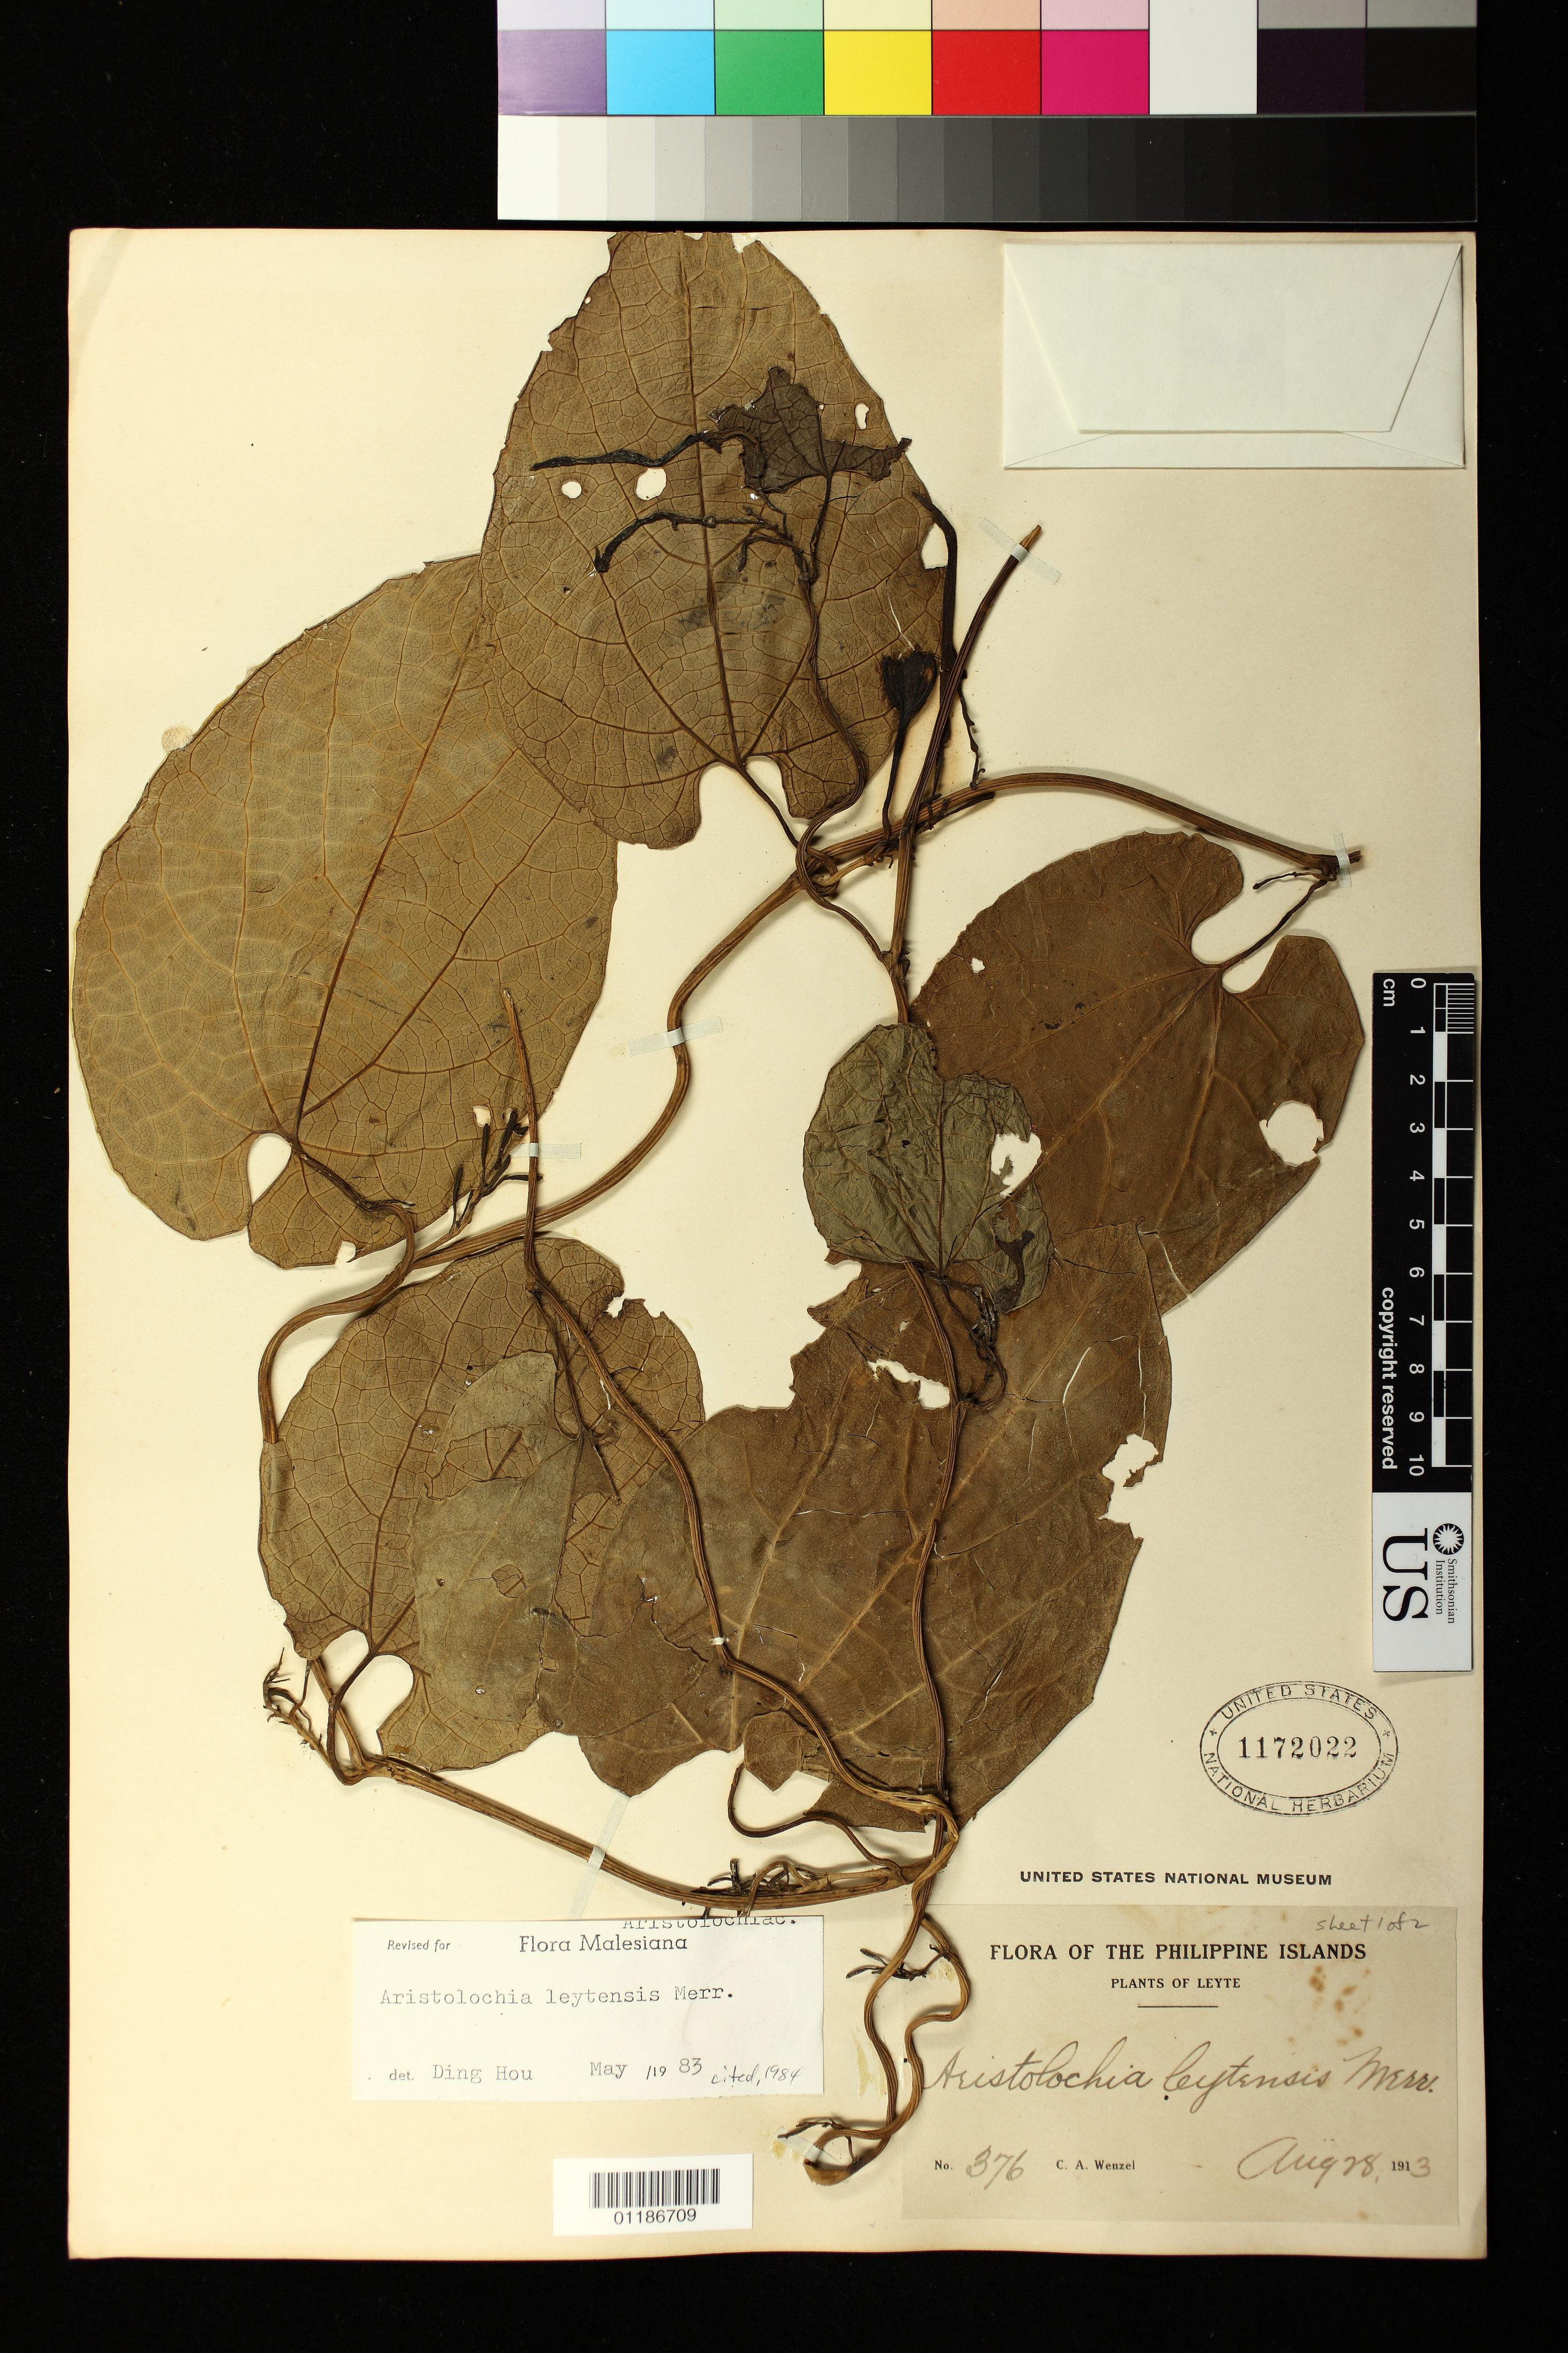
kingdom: Plantae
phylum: Tracheophyta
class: Magnoliopsida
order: Piperales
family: Aristolochiaceae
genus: Aristolochia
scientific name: Aristolochia leytensis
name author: Merr.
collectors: C. Wenzel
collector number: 376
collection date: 1913-08-28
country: Philippines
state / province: Eastern Visayas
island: Leyte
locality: Leyte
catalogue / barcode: US 1172022